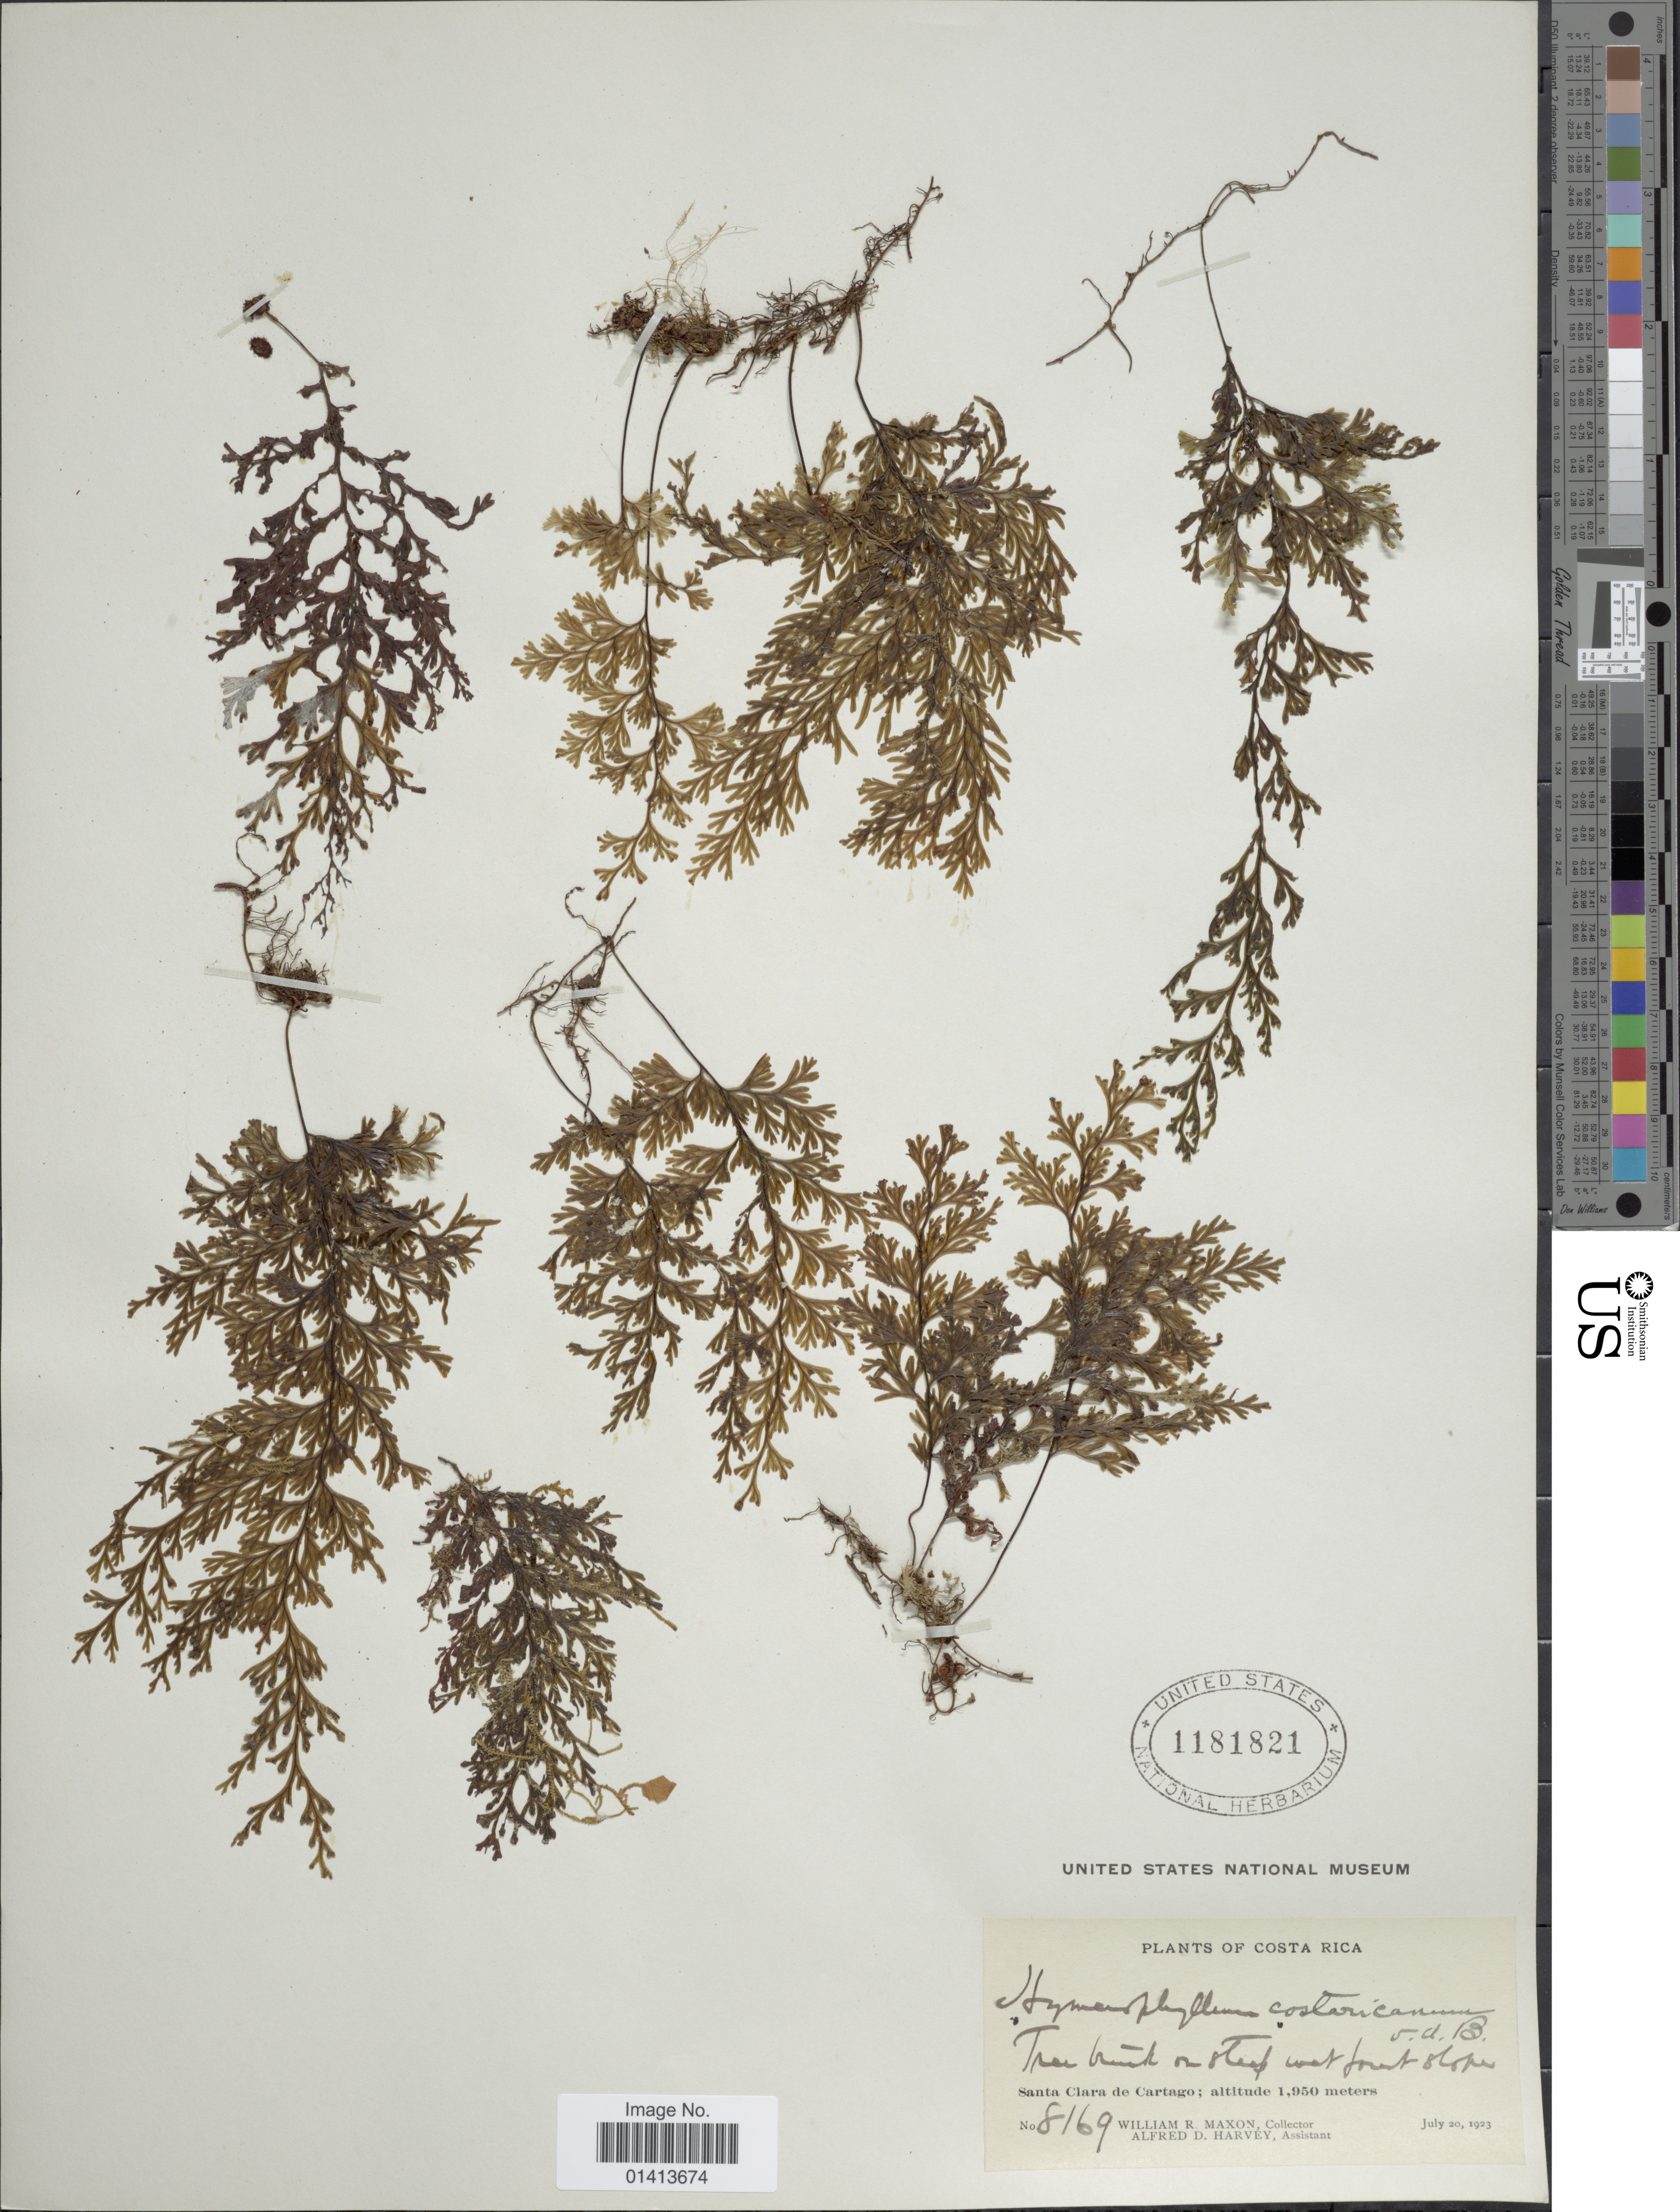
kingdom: Plantae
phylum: Tracheophyta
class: Polypodiopsida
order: Hymenophyllales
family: Hymenophyllaceae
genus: Hymenophyllum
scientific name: Hymenophyllum costaricanum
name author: Bosch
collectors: W. R. Maxon & A. D. Harvey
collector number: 8169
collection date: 1923-07-20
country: Costa Rica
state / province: Cartago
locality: Santa Clara de Cartago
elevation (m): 1950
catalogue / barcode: US 1181821